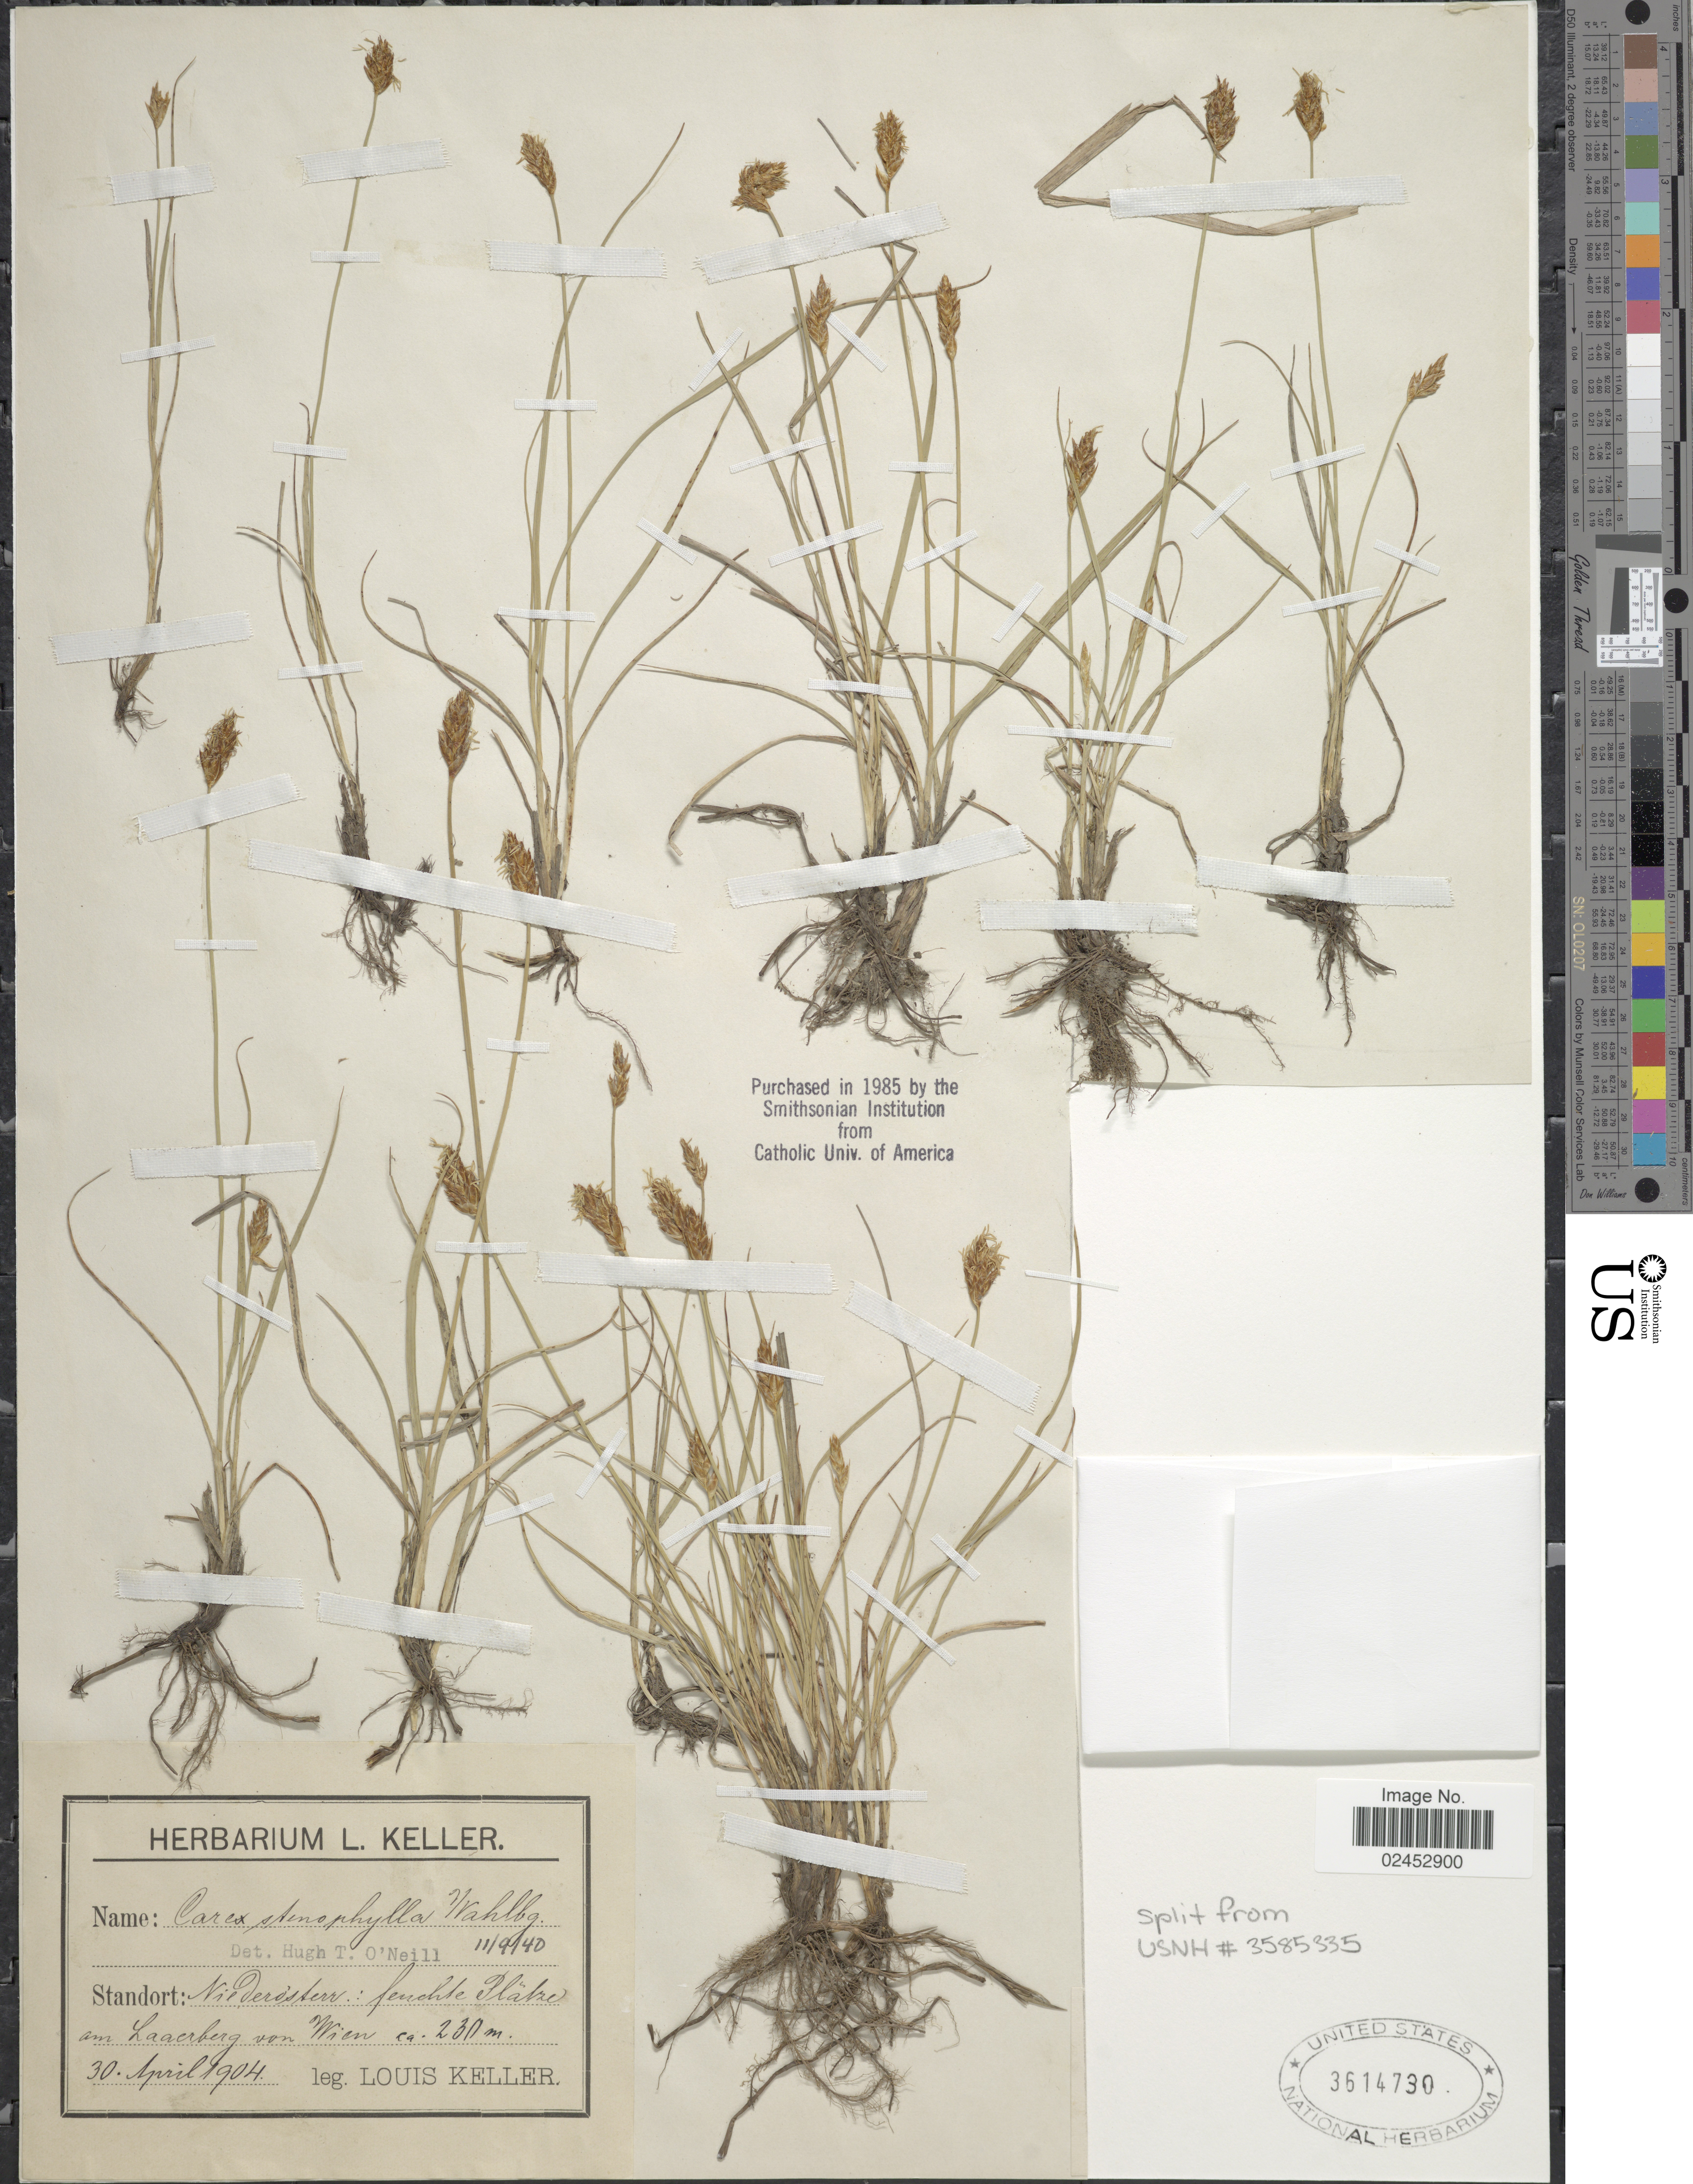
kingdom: Plantae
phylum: Tracheophyta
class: Liliopsida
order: Poales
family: Cyperaceae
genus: Carex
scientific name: Carex stenophylla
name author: Wahlenb.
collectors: L. F. Keller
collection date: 1904-04-30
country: Austria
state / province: Niederosterreich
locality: Feuchte Platze am Laaerberg von Wien.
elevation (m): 230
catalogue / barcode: US 3614730